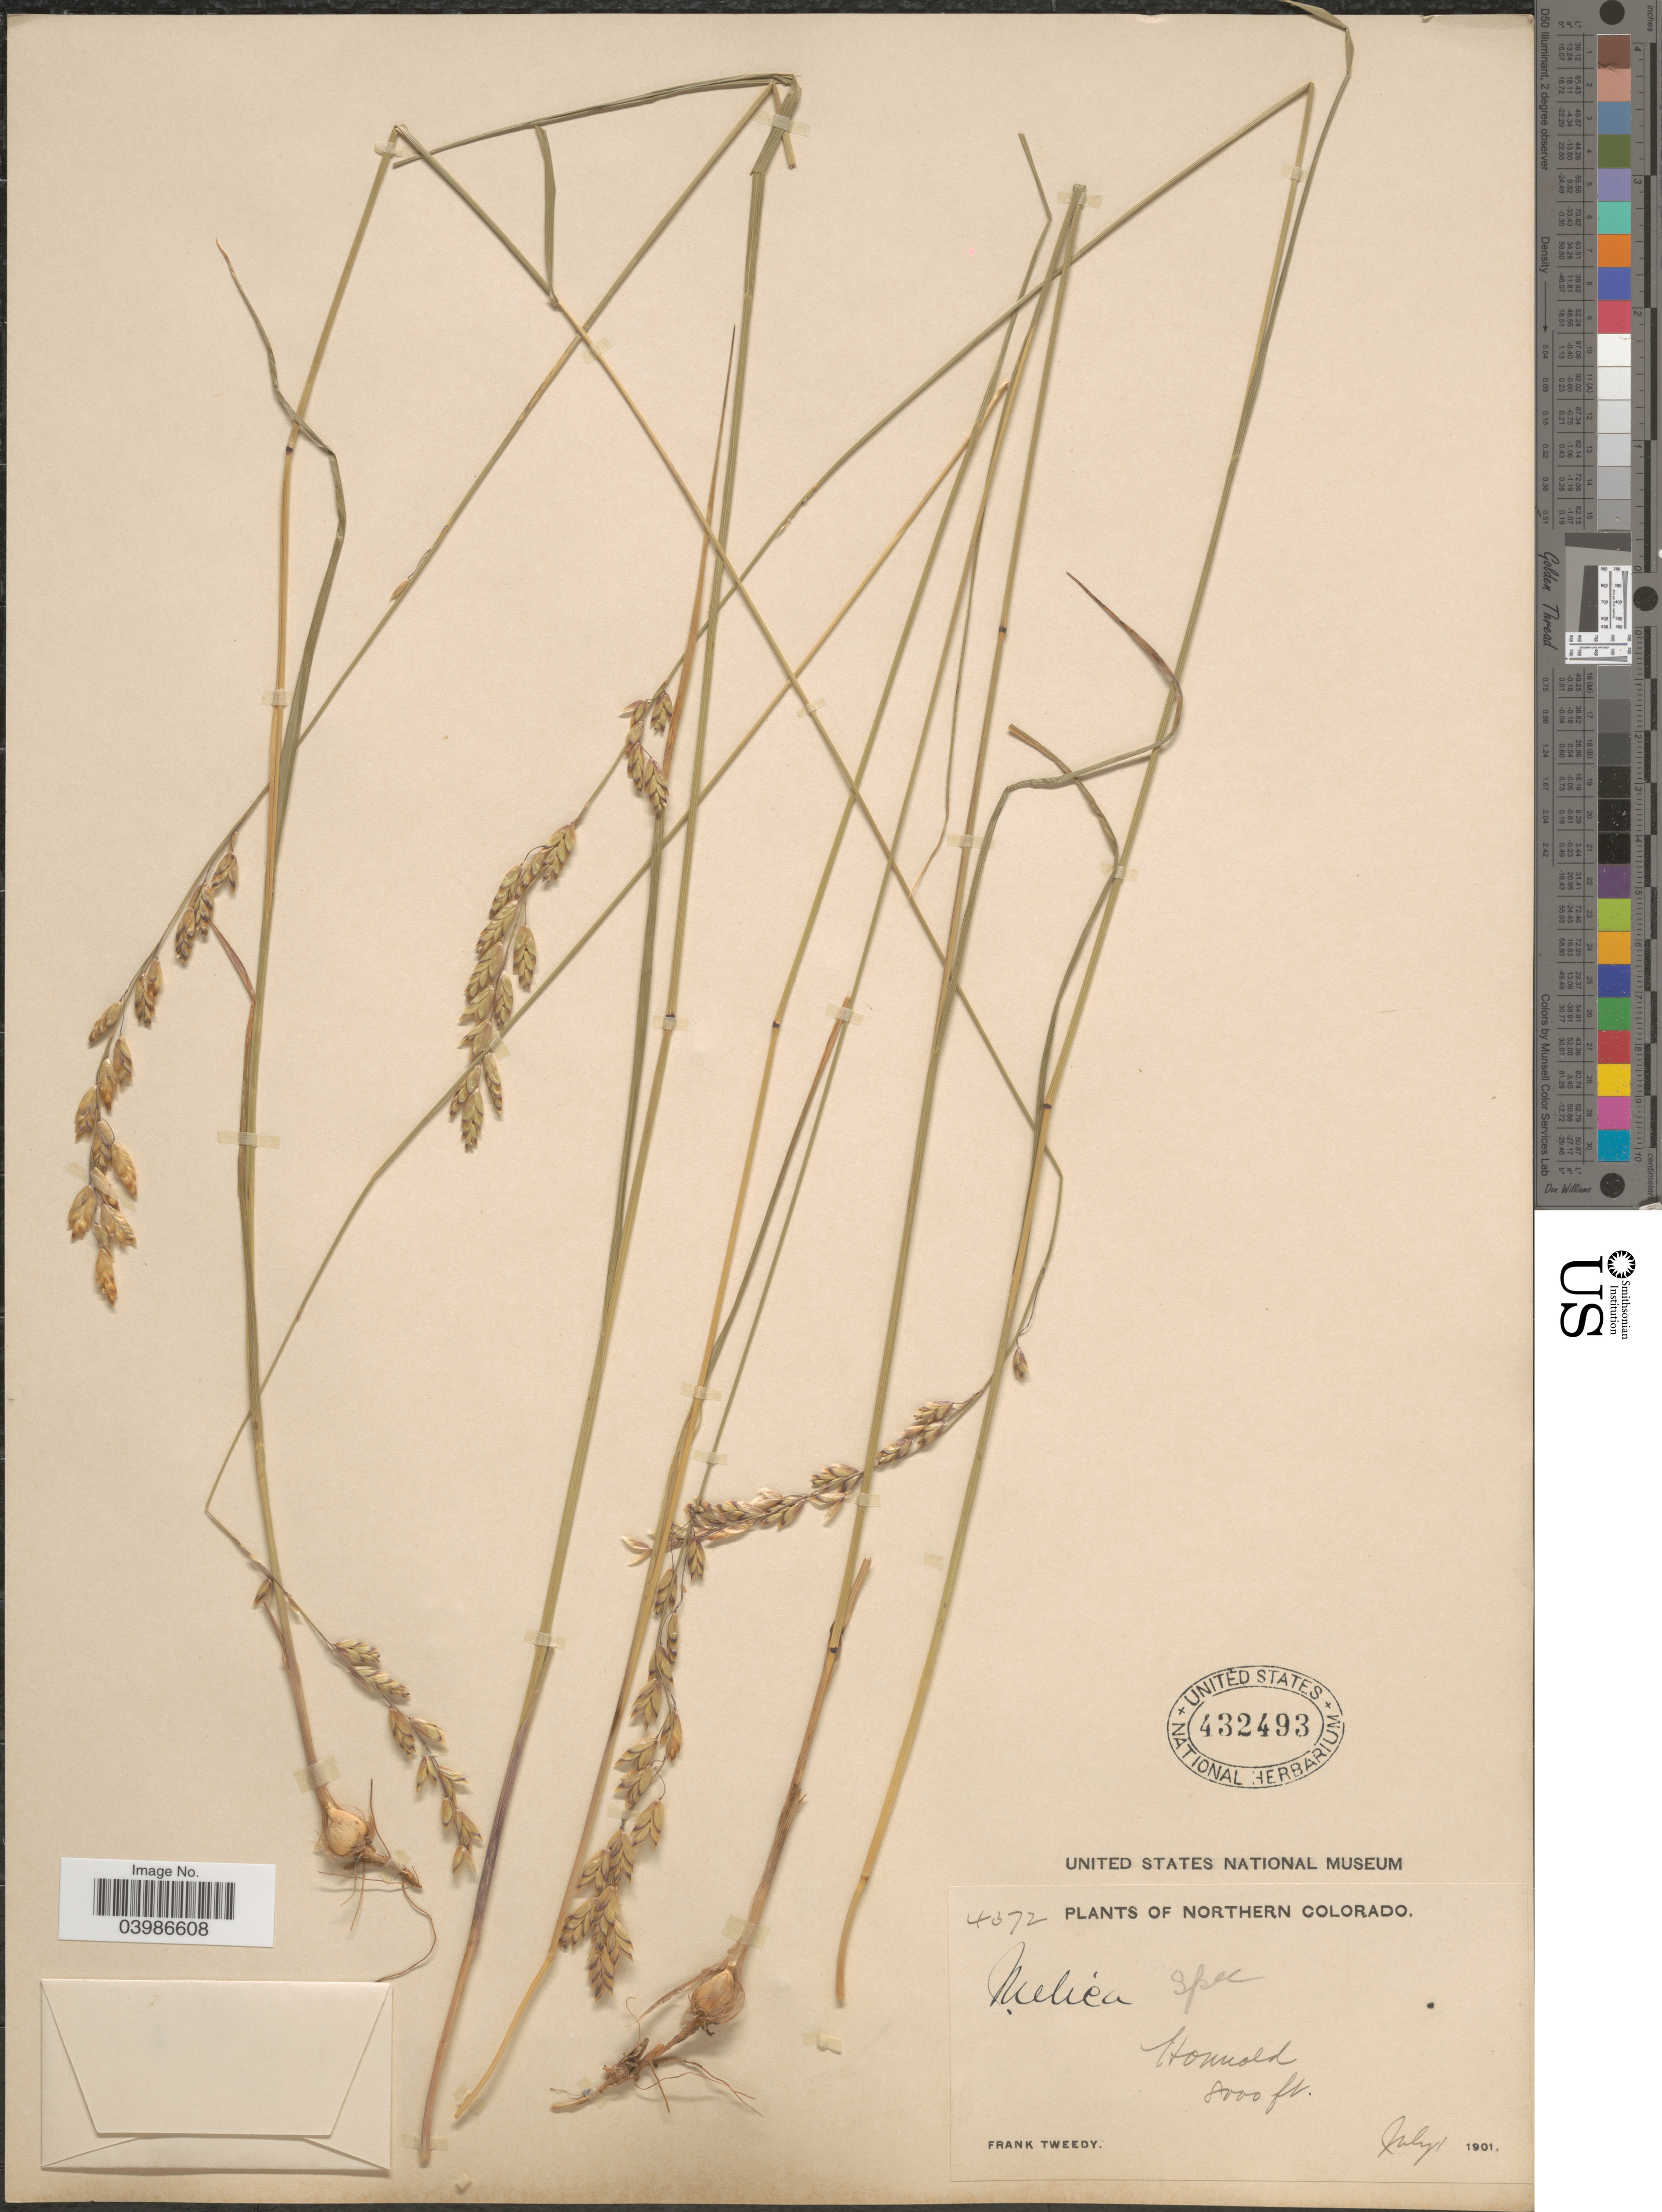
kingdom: Plantae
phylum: Tracheophyta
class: Liliopsida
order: Poales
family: Poaceae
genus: Melica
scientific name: Melica spectabilis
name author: Scribn.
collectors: F. Tweedy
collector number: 4372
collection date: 1901-07-01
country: United States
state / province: Colorado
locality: Northern Colorado. Honnold.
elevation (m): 2438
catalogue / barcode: US 432493